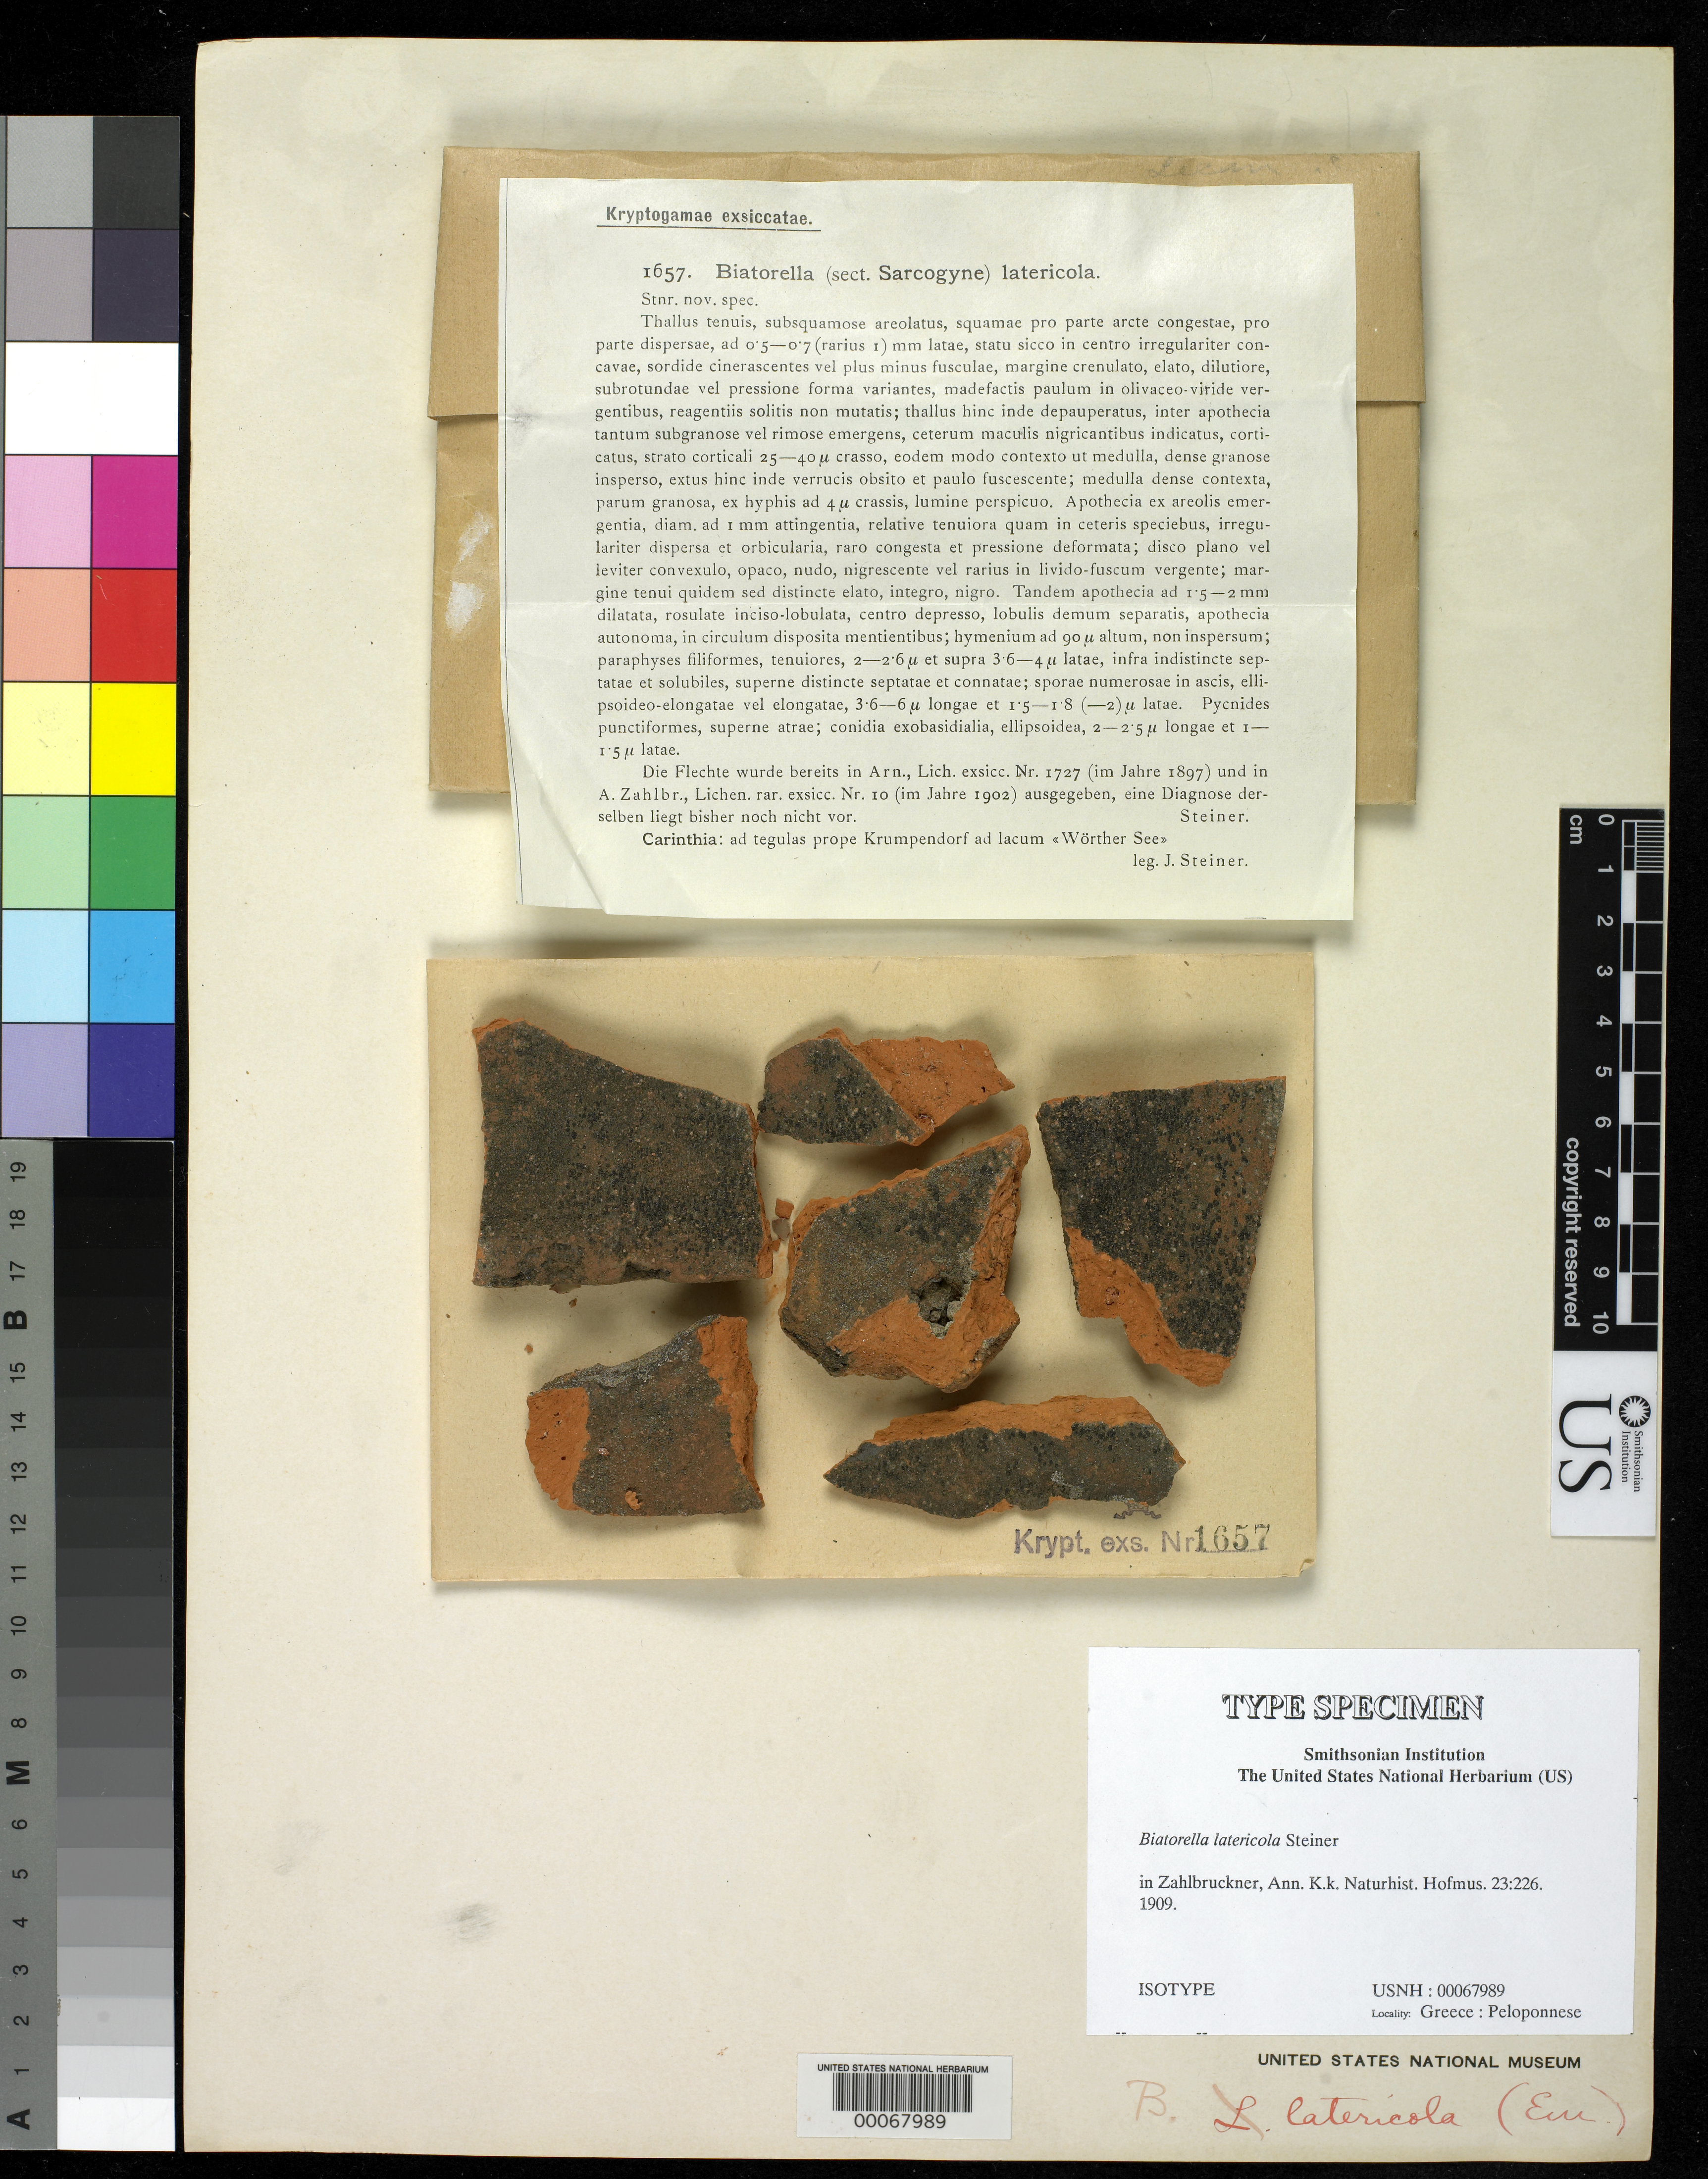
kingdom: Fungi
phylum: Ascomycota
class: Lecanoromycetes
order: Lecanorales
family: Biatorellaceae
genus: Biatorella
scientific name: Biatorella latericola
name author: J. Steiner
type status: Isotype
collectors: J. Steiner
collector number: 1657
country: Greece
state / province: Peloponnese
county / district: Corinth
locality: Krumpendorf, "Worther Sea".